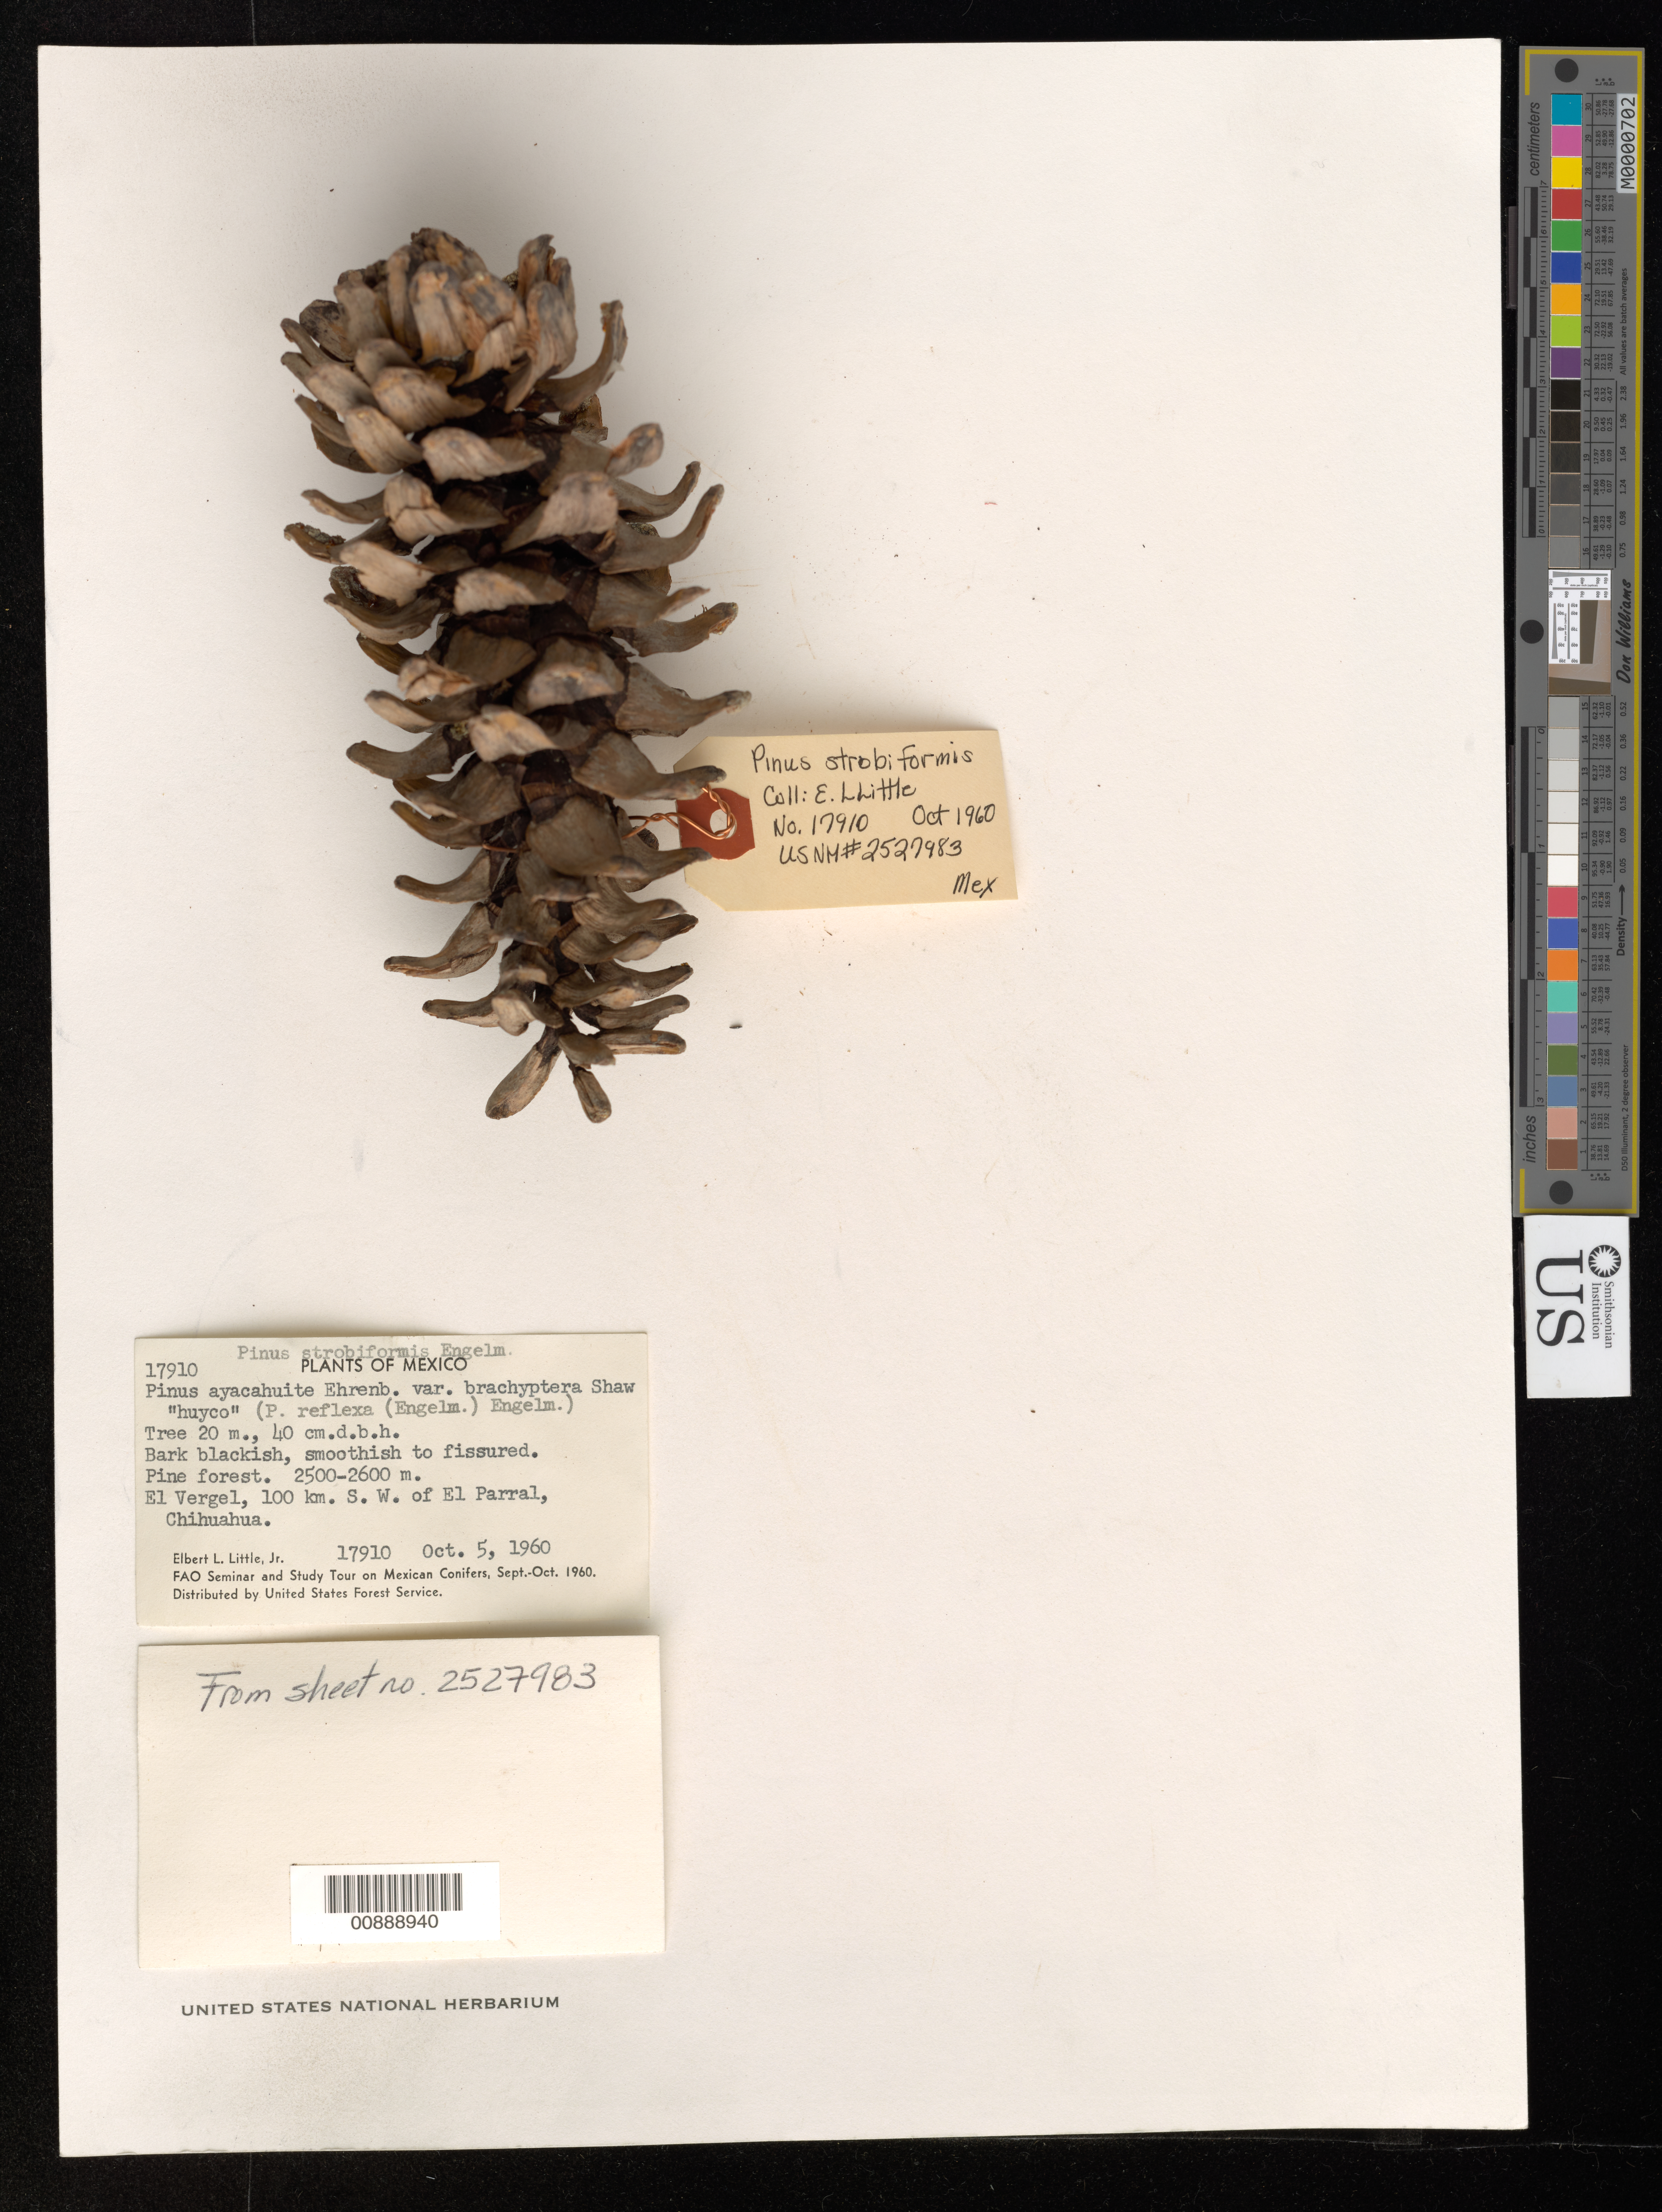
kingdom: Plantae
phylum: Tracheophyta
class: Pinopsida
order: Pinales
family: Pinaceae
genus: Pinus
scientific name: Pinus strobiformis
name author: Engelm.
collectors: E. L. Little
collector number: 17910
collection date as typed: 05 Oct 1960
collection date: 1960-10-05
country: Mexico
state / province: Chihuahua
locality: El Vergel, 100 km. SW of El Parral, Chihuahua.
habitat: Pine forest.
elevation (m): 2600